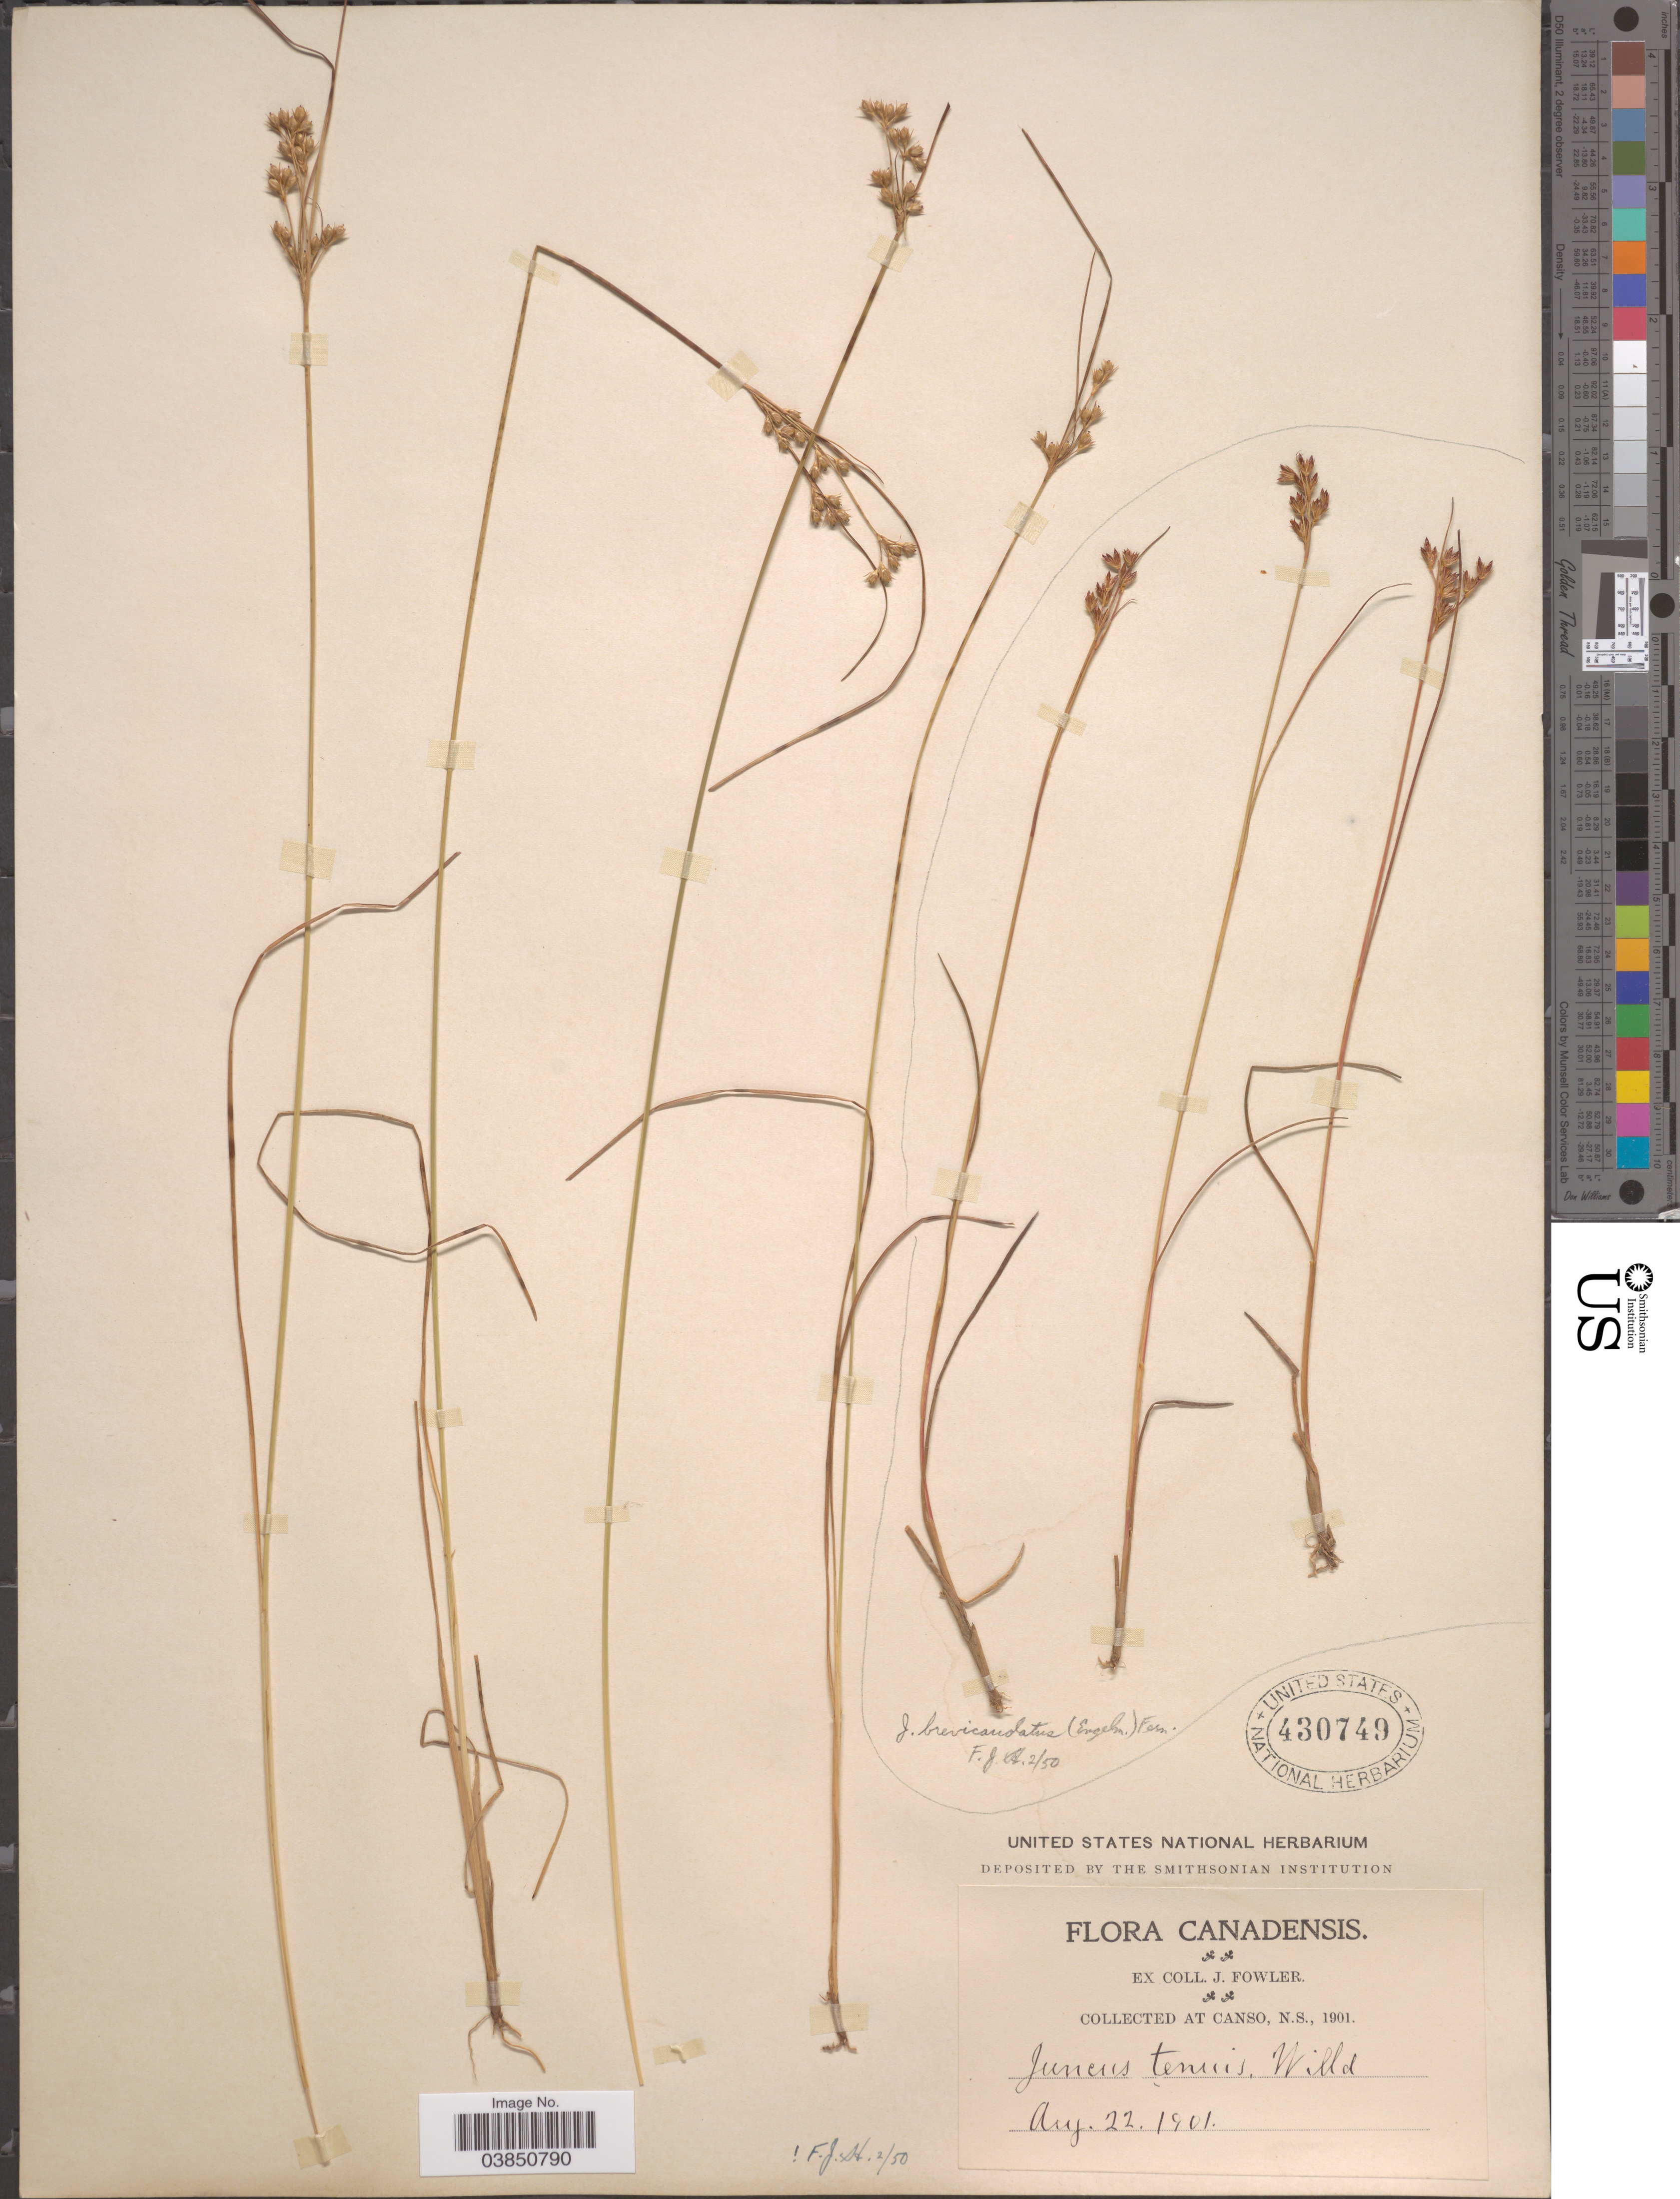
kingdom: Plantae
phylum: Tracheophyta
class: Liliopsida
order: Poales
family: Juncaceae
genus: Juncus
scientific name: Juncus brevicaudatus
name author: (Engelm.) Fernald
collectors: J. Fowler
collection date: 1901-08-22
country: Canada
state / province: Nova Scotia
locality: At Canso.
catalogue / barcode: US 430749